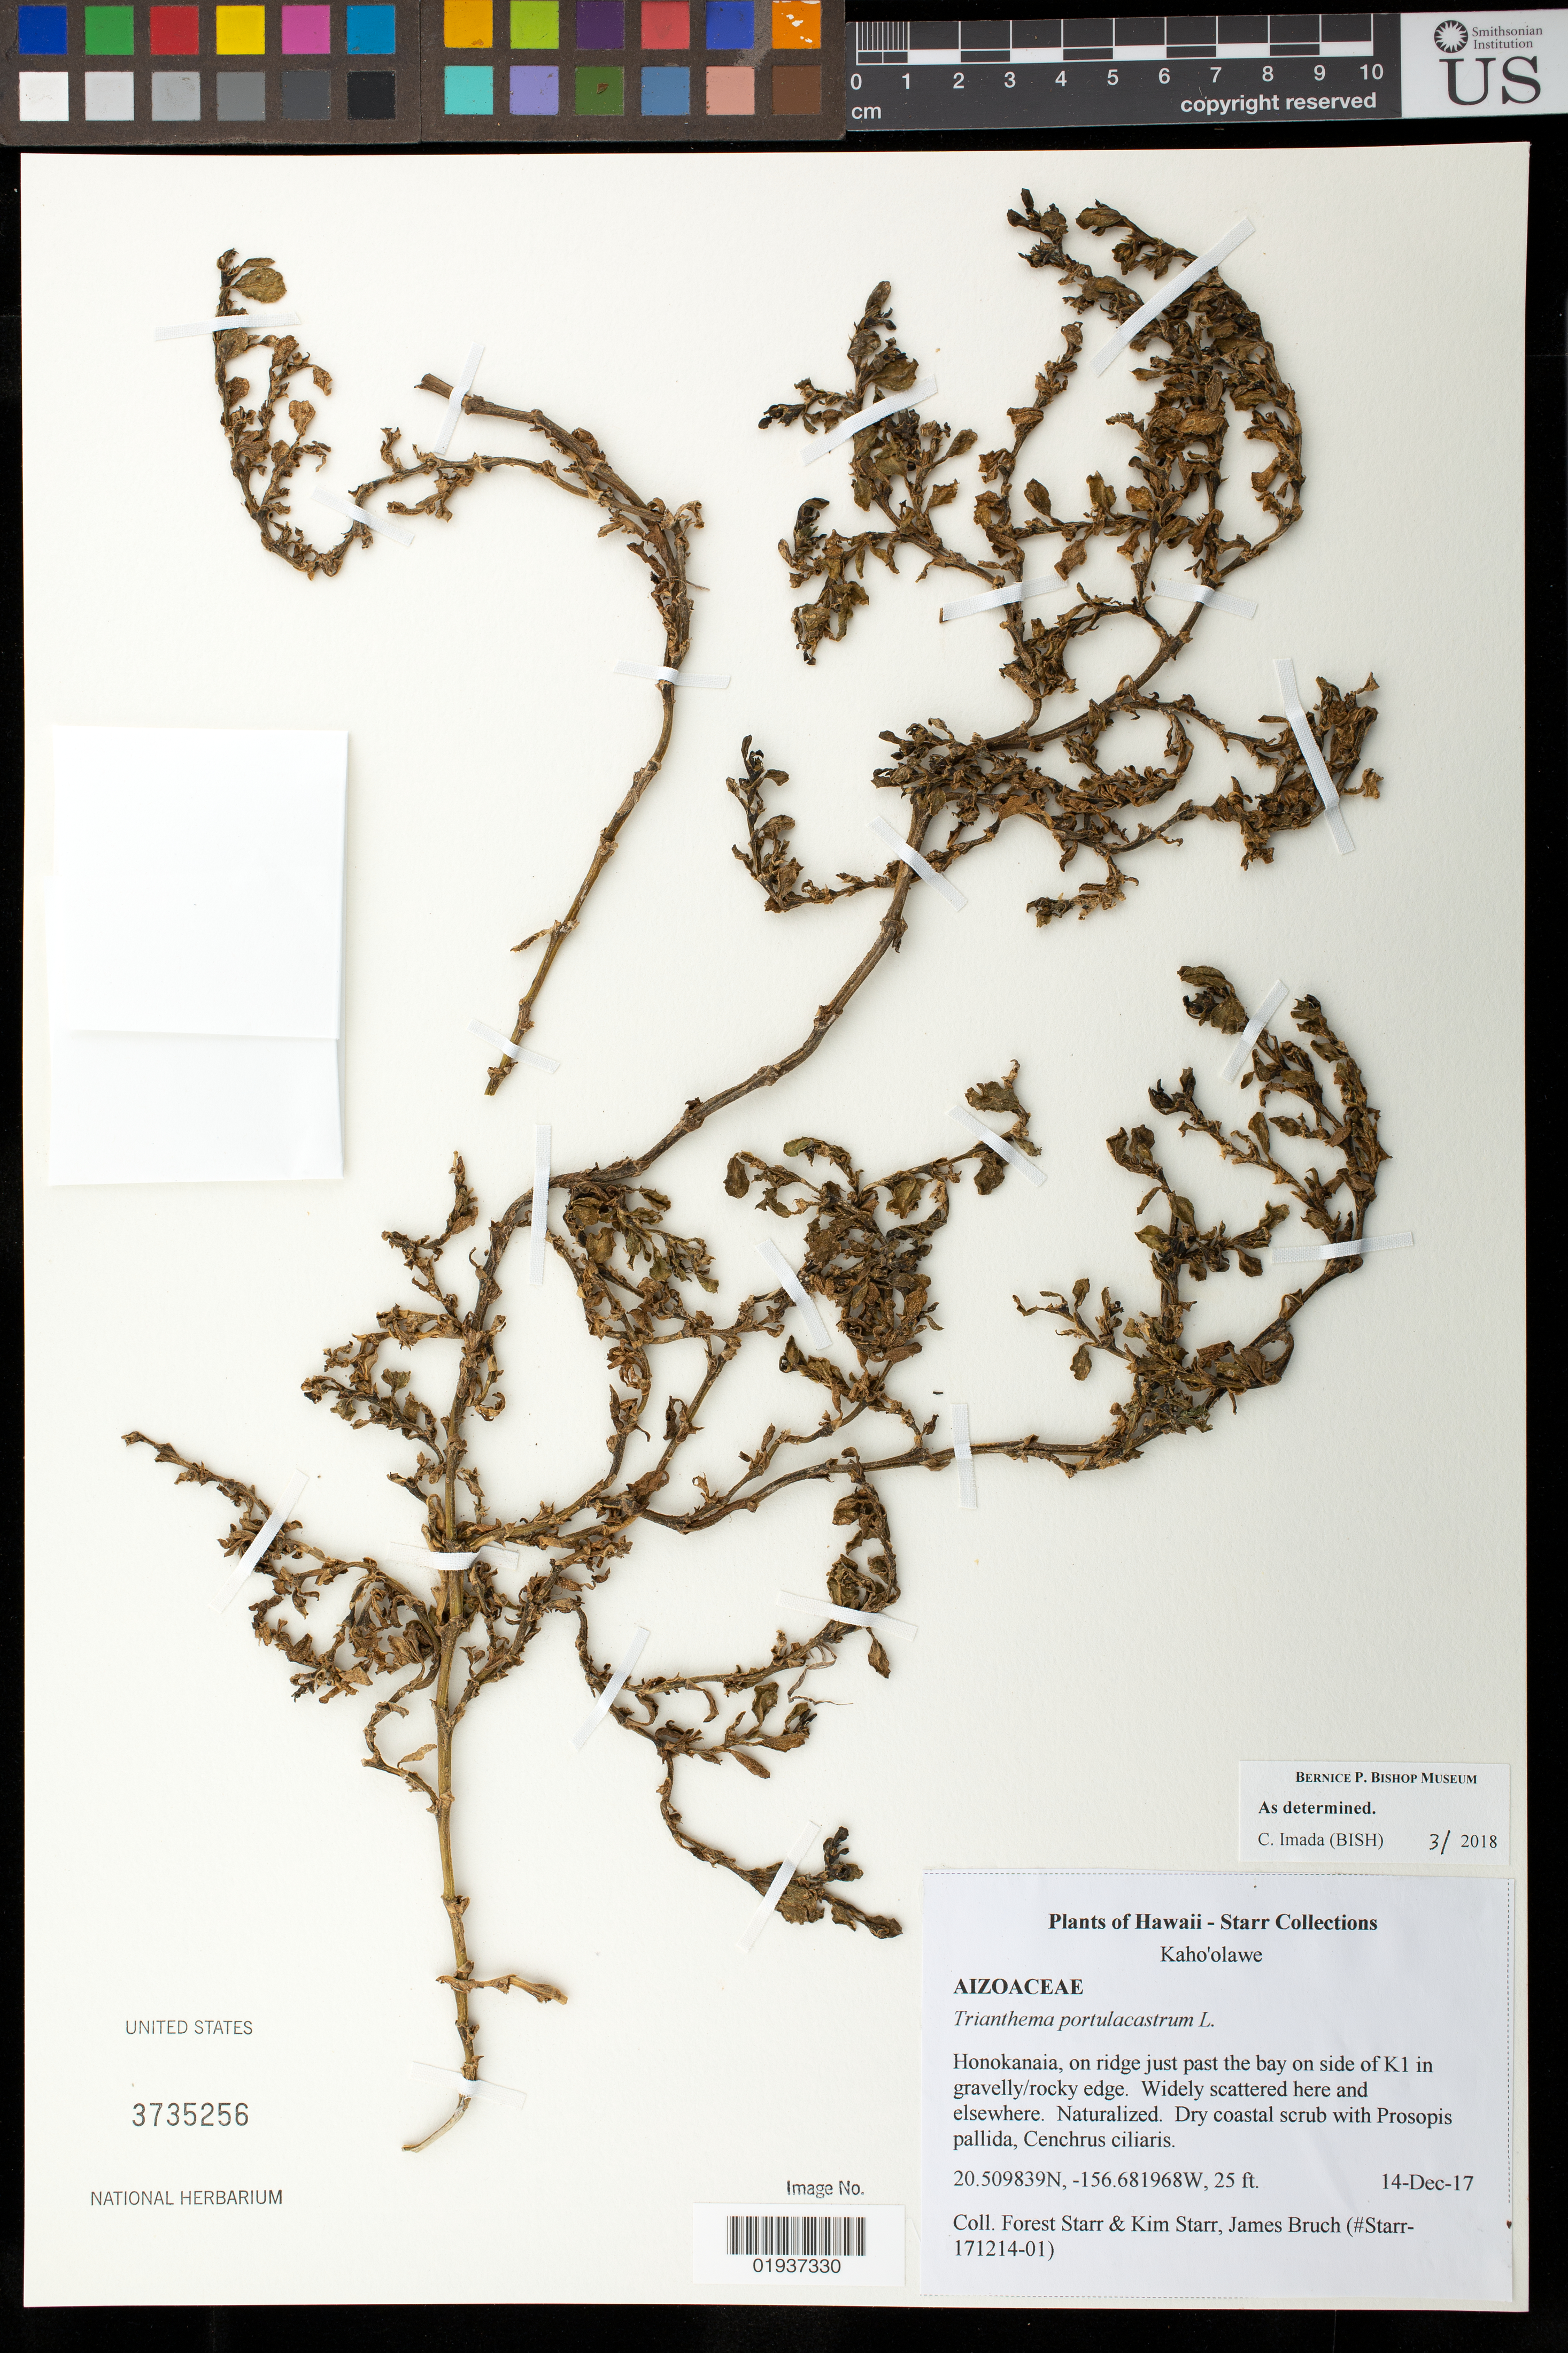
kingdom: Plantae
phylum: Tracheophyta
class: Magnoliopsida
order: Caryophyllales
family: Aizoaceae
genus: Trianthema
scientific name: Trianthema portulacastrum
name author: L.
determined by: Imada, C. T.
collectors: F. Starr, K. Starr & J. Bruch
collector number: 171214-01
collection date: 2017-12-14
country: United States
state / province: Hawaii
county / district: Maui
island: Maui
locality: Honokanaia, on ridge just past the bay on side of K1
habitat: Dry coastal scrub, gravely, rocky edge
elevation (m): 8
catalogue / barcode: US 3735256